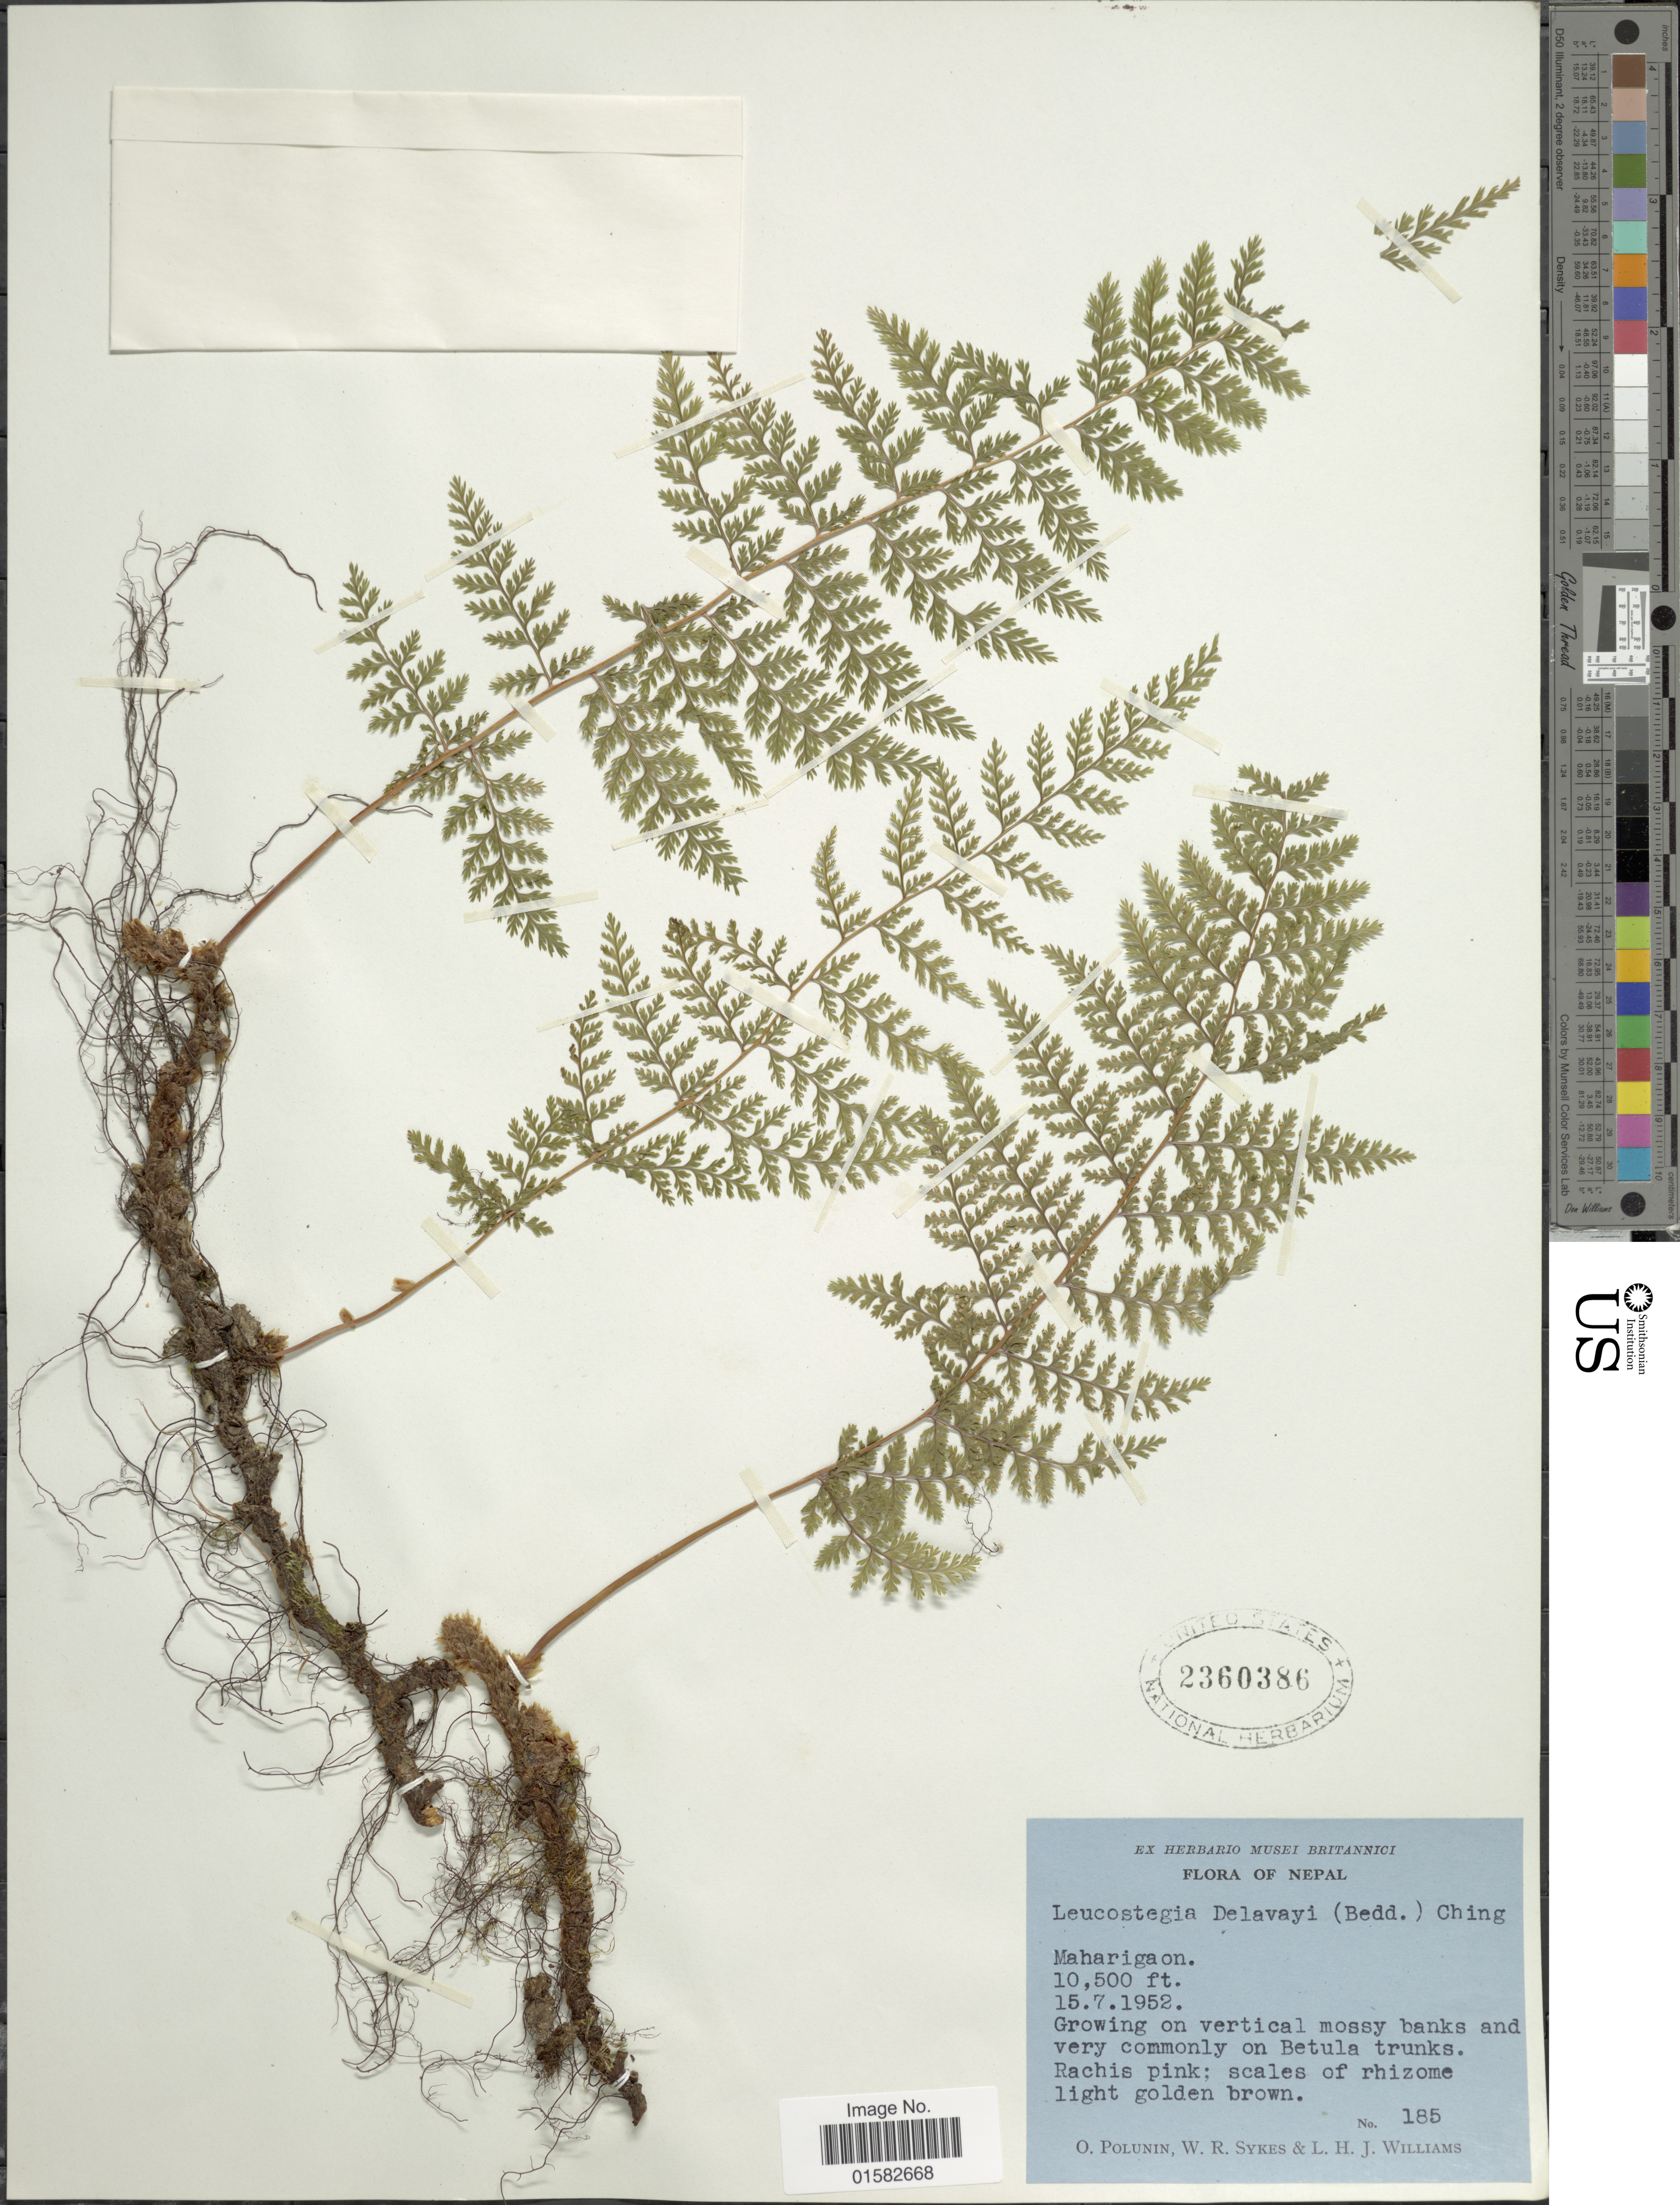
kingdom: Plantae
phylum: Tracheophyta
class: Polypodiopsida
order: Polypodiales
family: Davalliaceae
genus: Davallia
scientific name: Davallia beddomei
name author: C. Hope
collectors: O. V. Polunin, W. R. Sykes & L. H. J. Williams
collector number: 185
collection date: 1952-07-15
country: Nepal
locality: Mahariga on.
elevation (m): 3200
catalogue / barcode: US 2360386